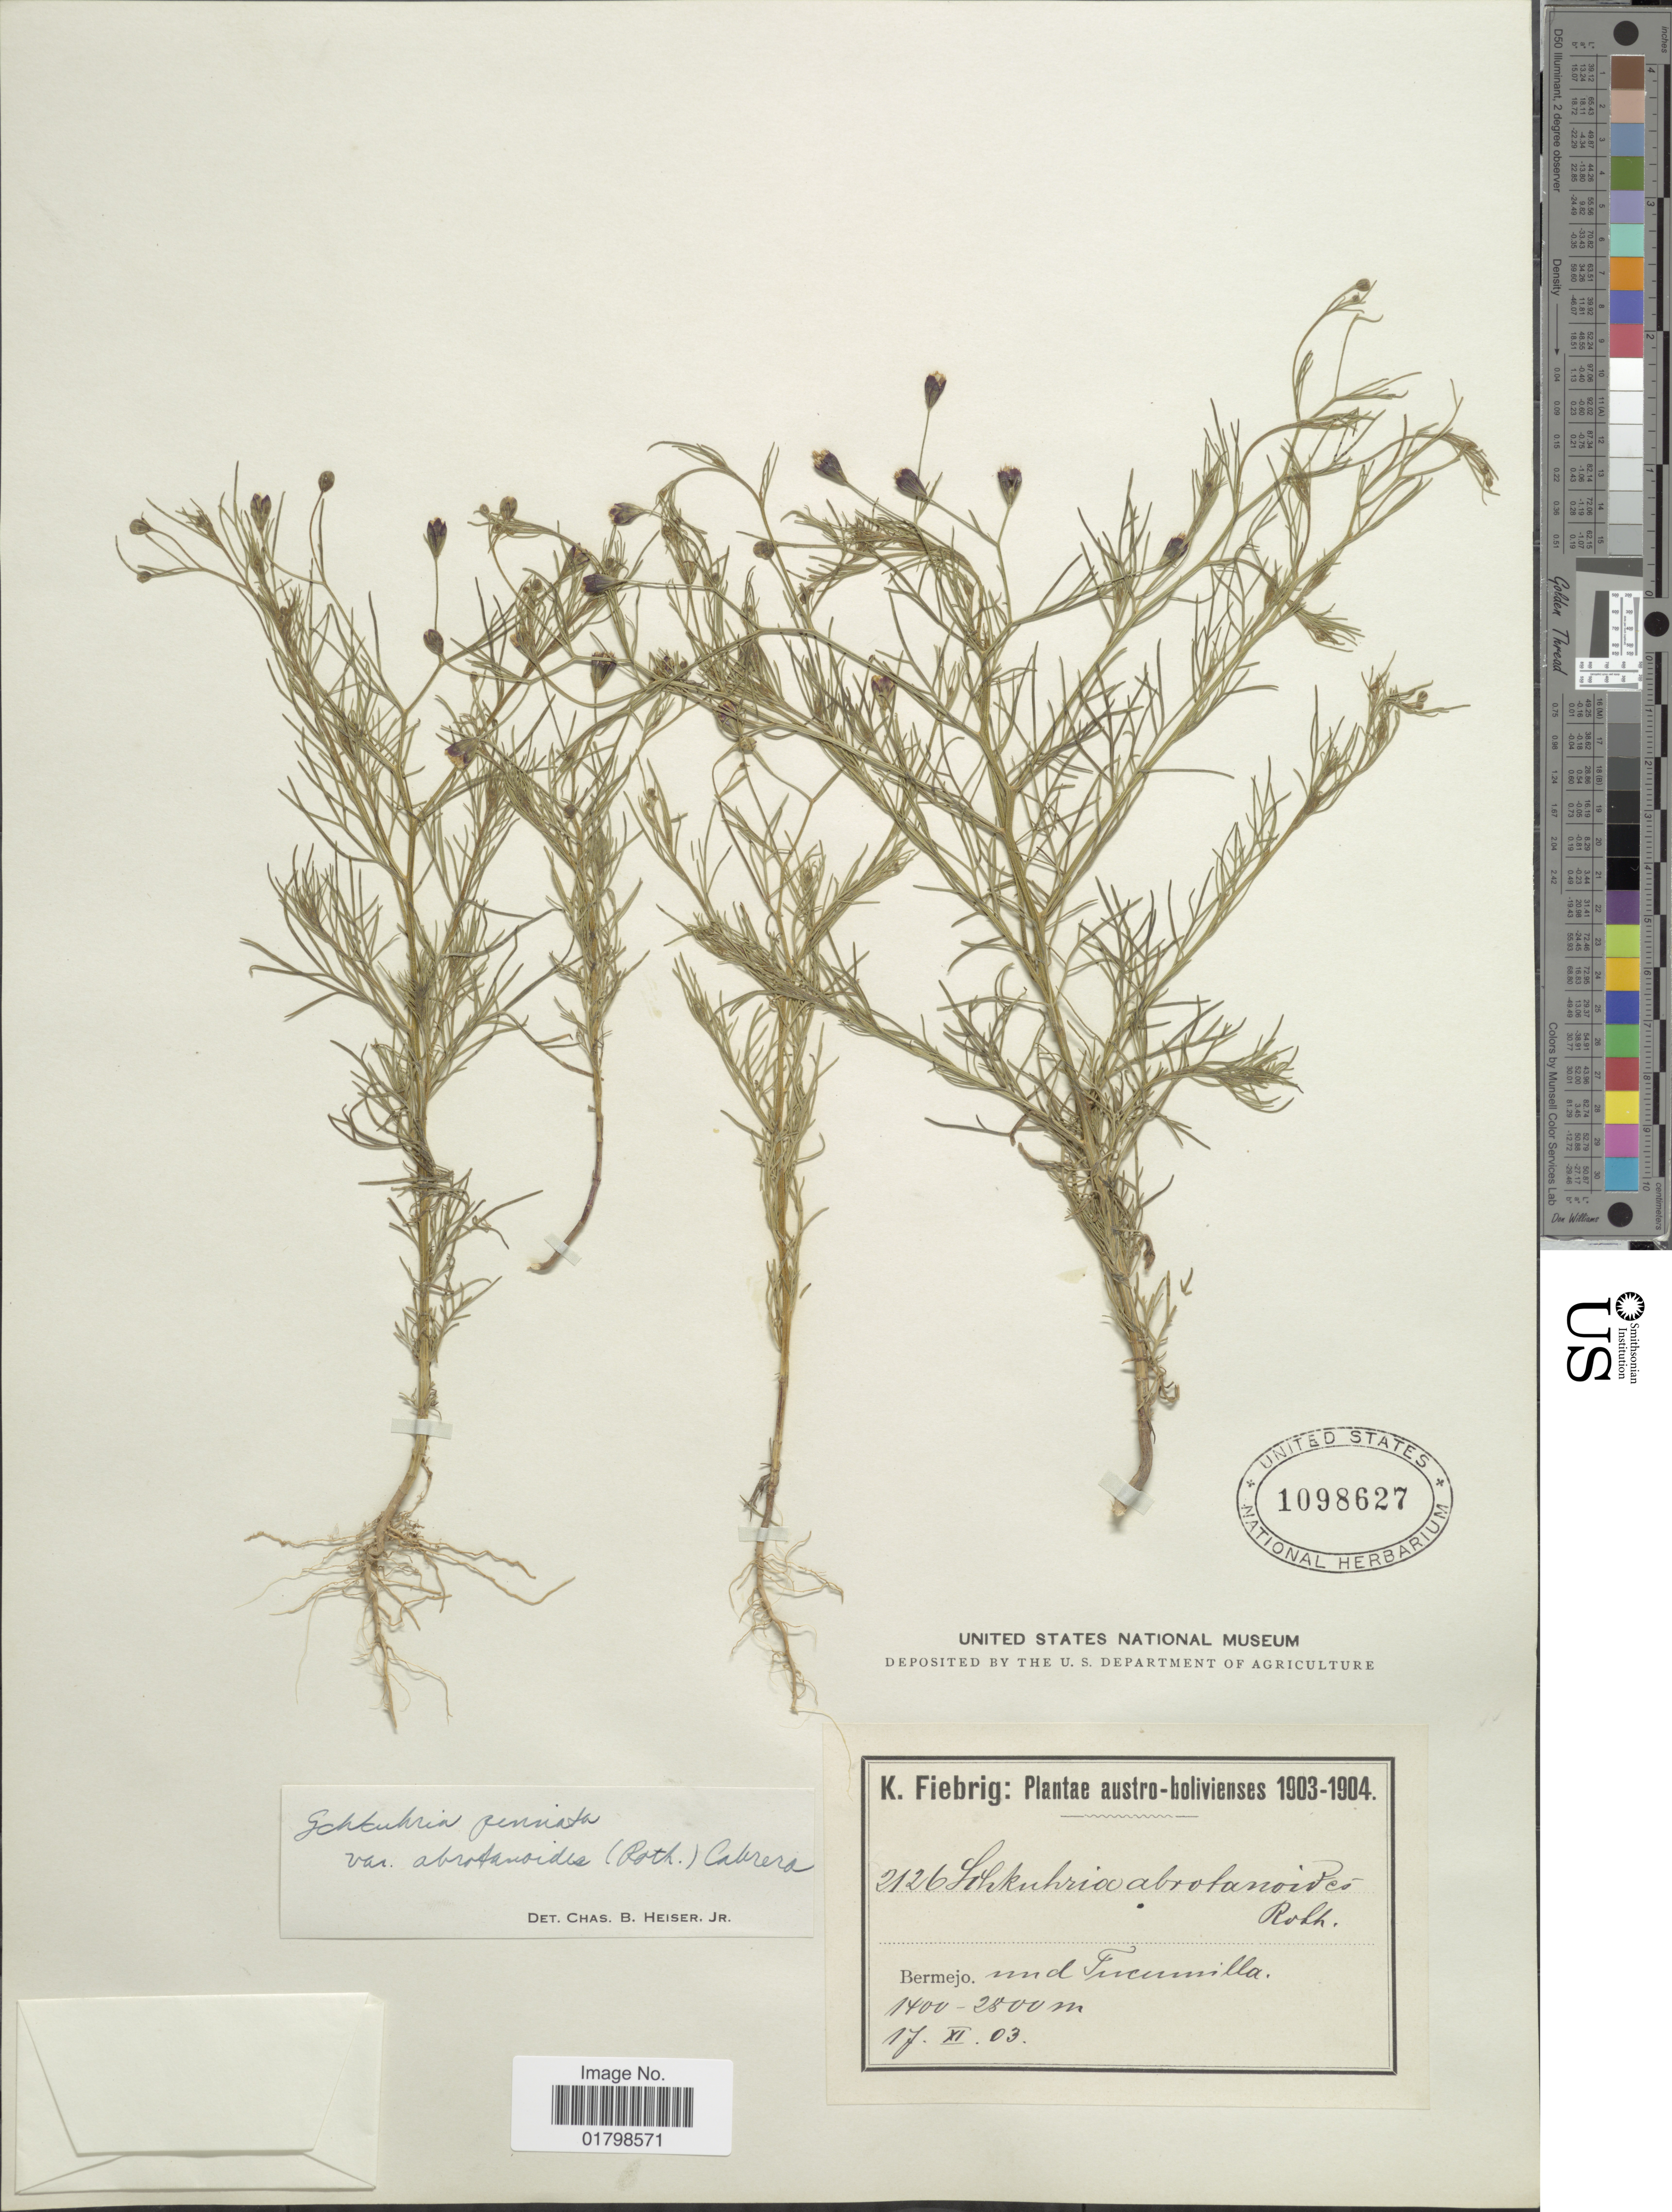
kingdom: Plantae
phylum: Tracheophyta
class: Magnoliopsida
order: Asterales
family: Asteraceae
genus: Schkuhria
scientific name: Schkuhria pinnata var. octoaristata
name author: Cabrera ex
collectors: K. Fiebrig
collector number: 2126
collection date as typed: Transcribed d/m/y: 17/11/3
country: Bolivia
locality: Bermejo. und Tucumilla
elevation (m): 1400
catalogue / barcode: US 1098627